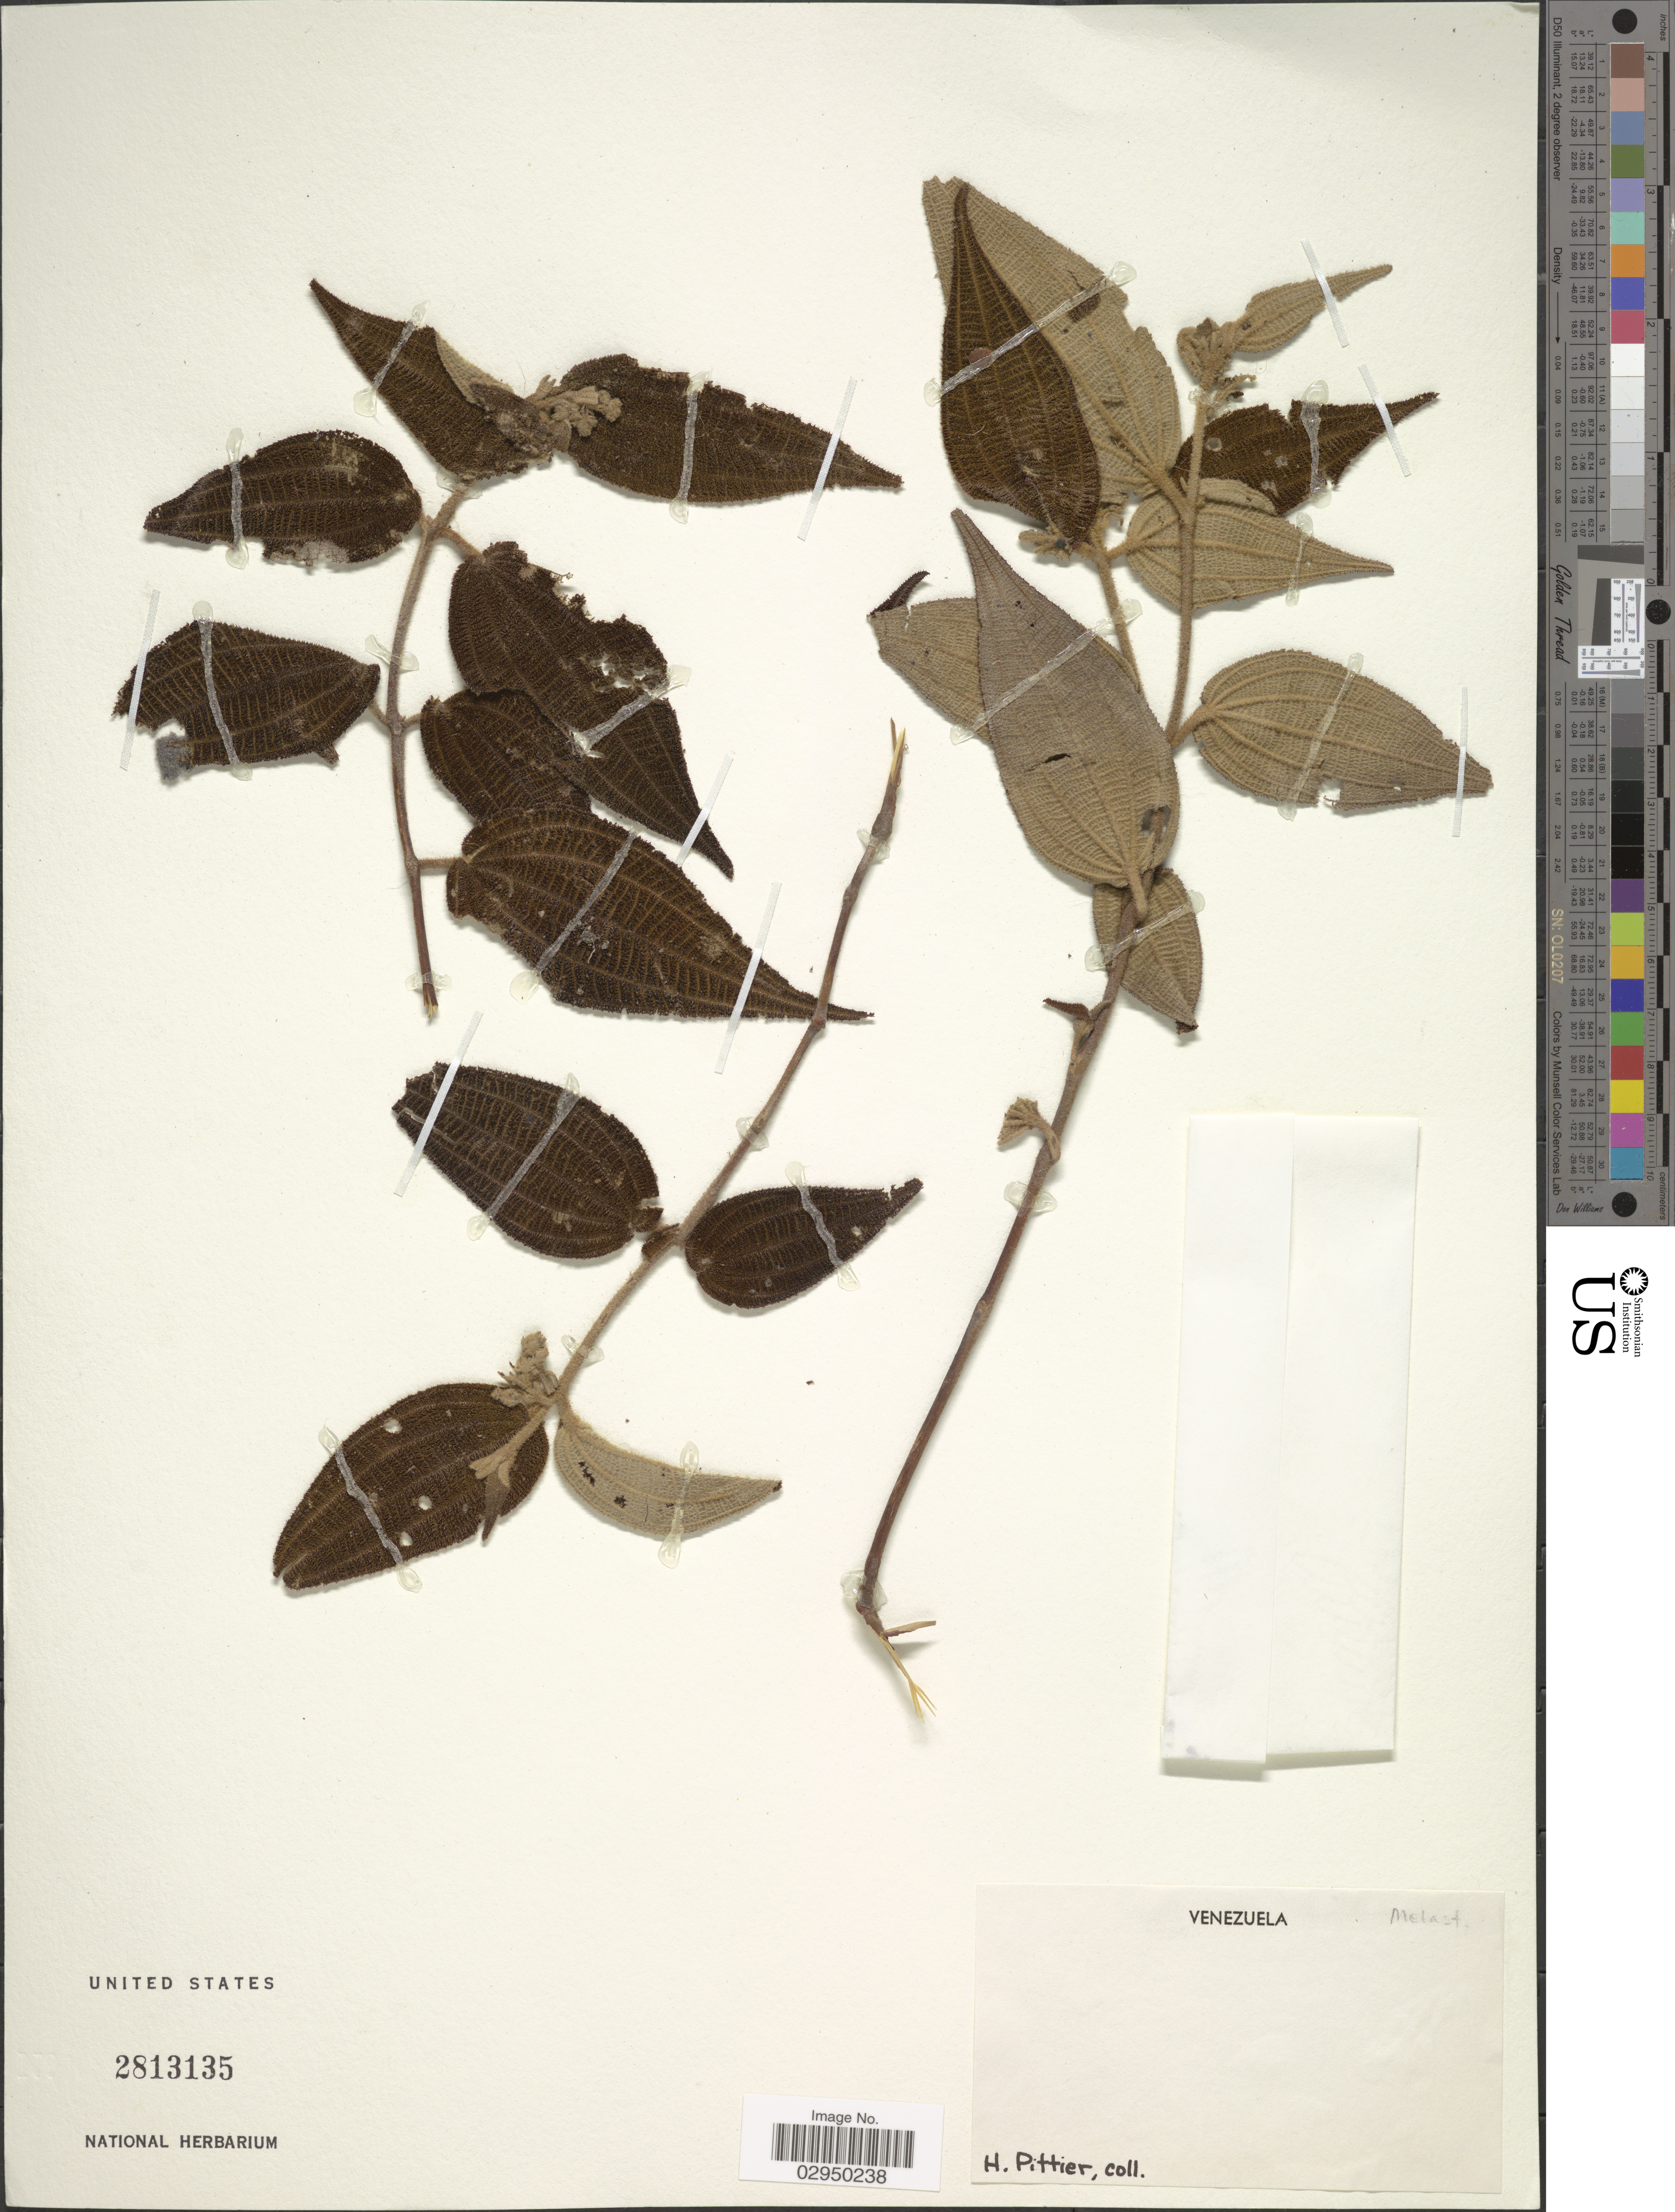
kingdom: Plantae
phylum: Tracheophyta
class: Magnoliopsida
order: Myrtales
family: Melastomataceae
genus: Miconia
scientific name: Miconia bullatifolia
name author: Michelang.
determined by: Ferreira-Alves, R.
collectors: H. F. Pittier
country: Venezuela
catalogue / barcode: US 2813135